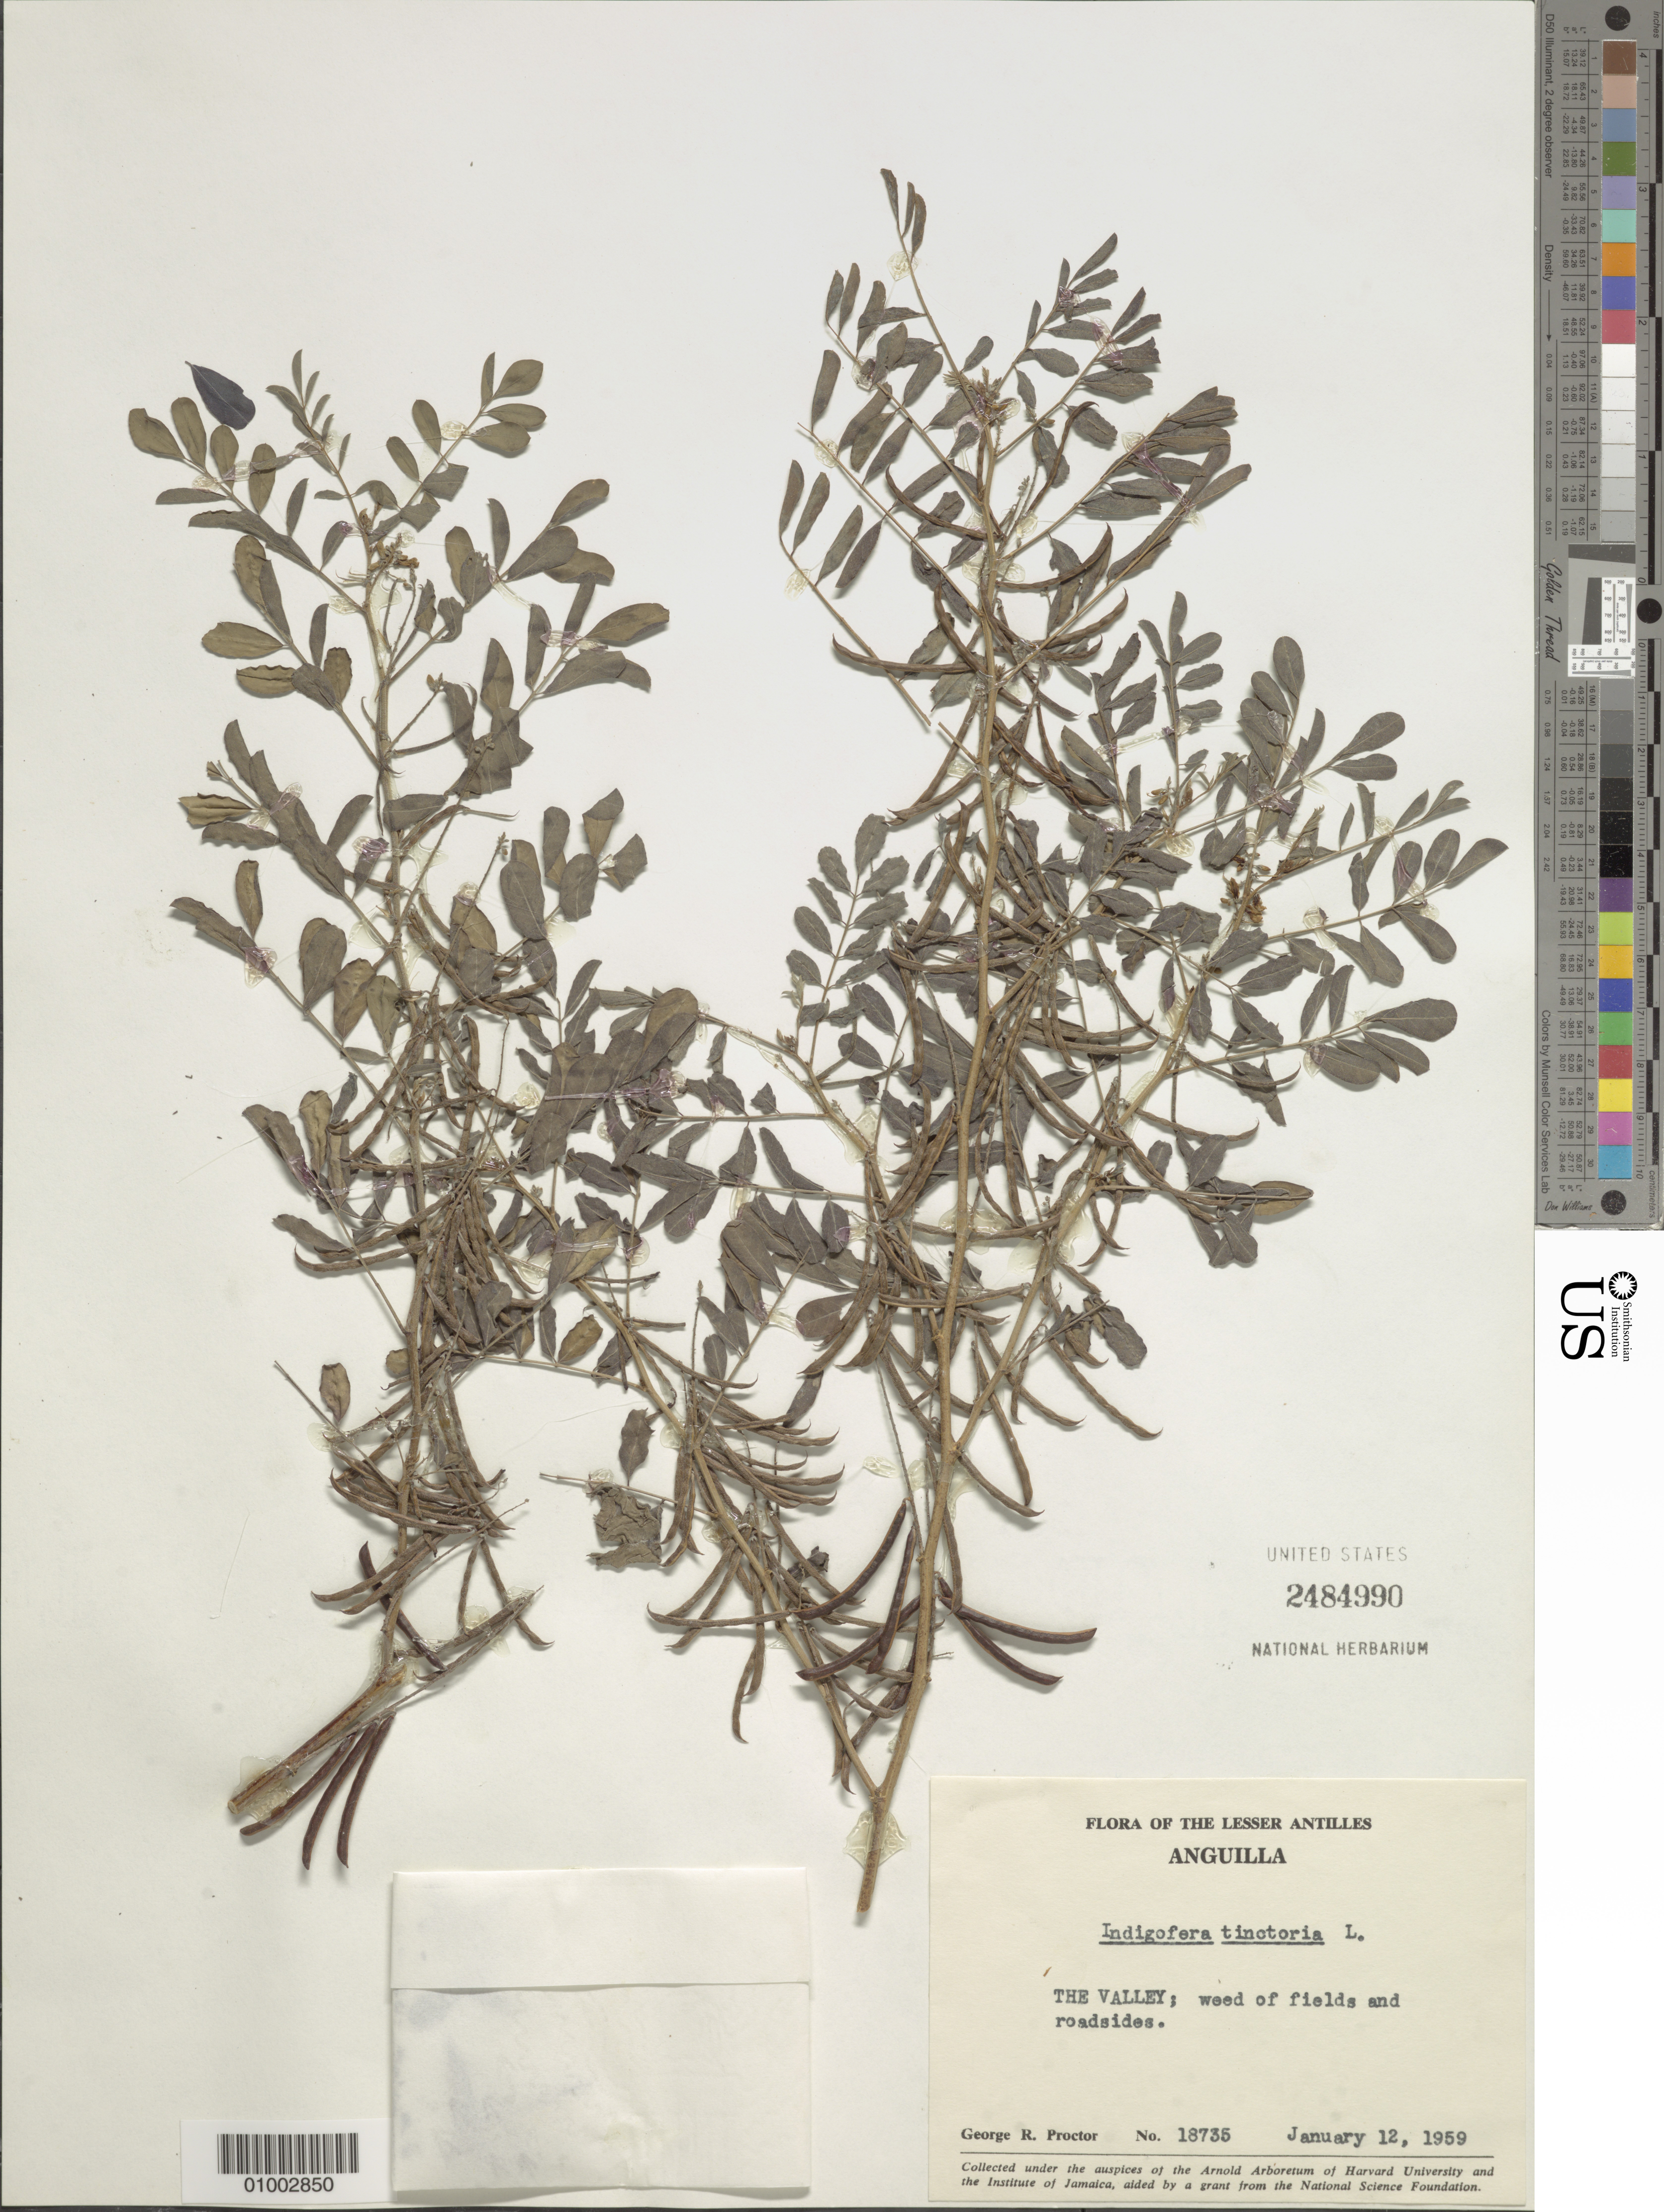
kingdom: Plantae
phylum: Tracheophyta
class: Magnoliopsida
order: Fabales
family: Fabaceae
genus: Indigofera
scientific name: Indigofera tinctoria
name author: L.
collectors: G. R. Proctor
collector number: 18735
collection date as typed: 12 Jan 1959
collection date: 1959-01-12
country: Anguilla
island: Anguilla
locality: The Valley, weed of fields and roadsides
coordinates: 0 N, 0 E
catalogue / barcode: US 2484990